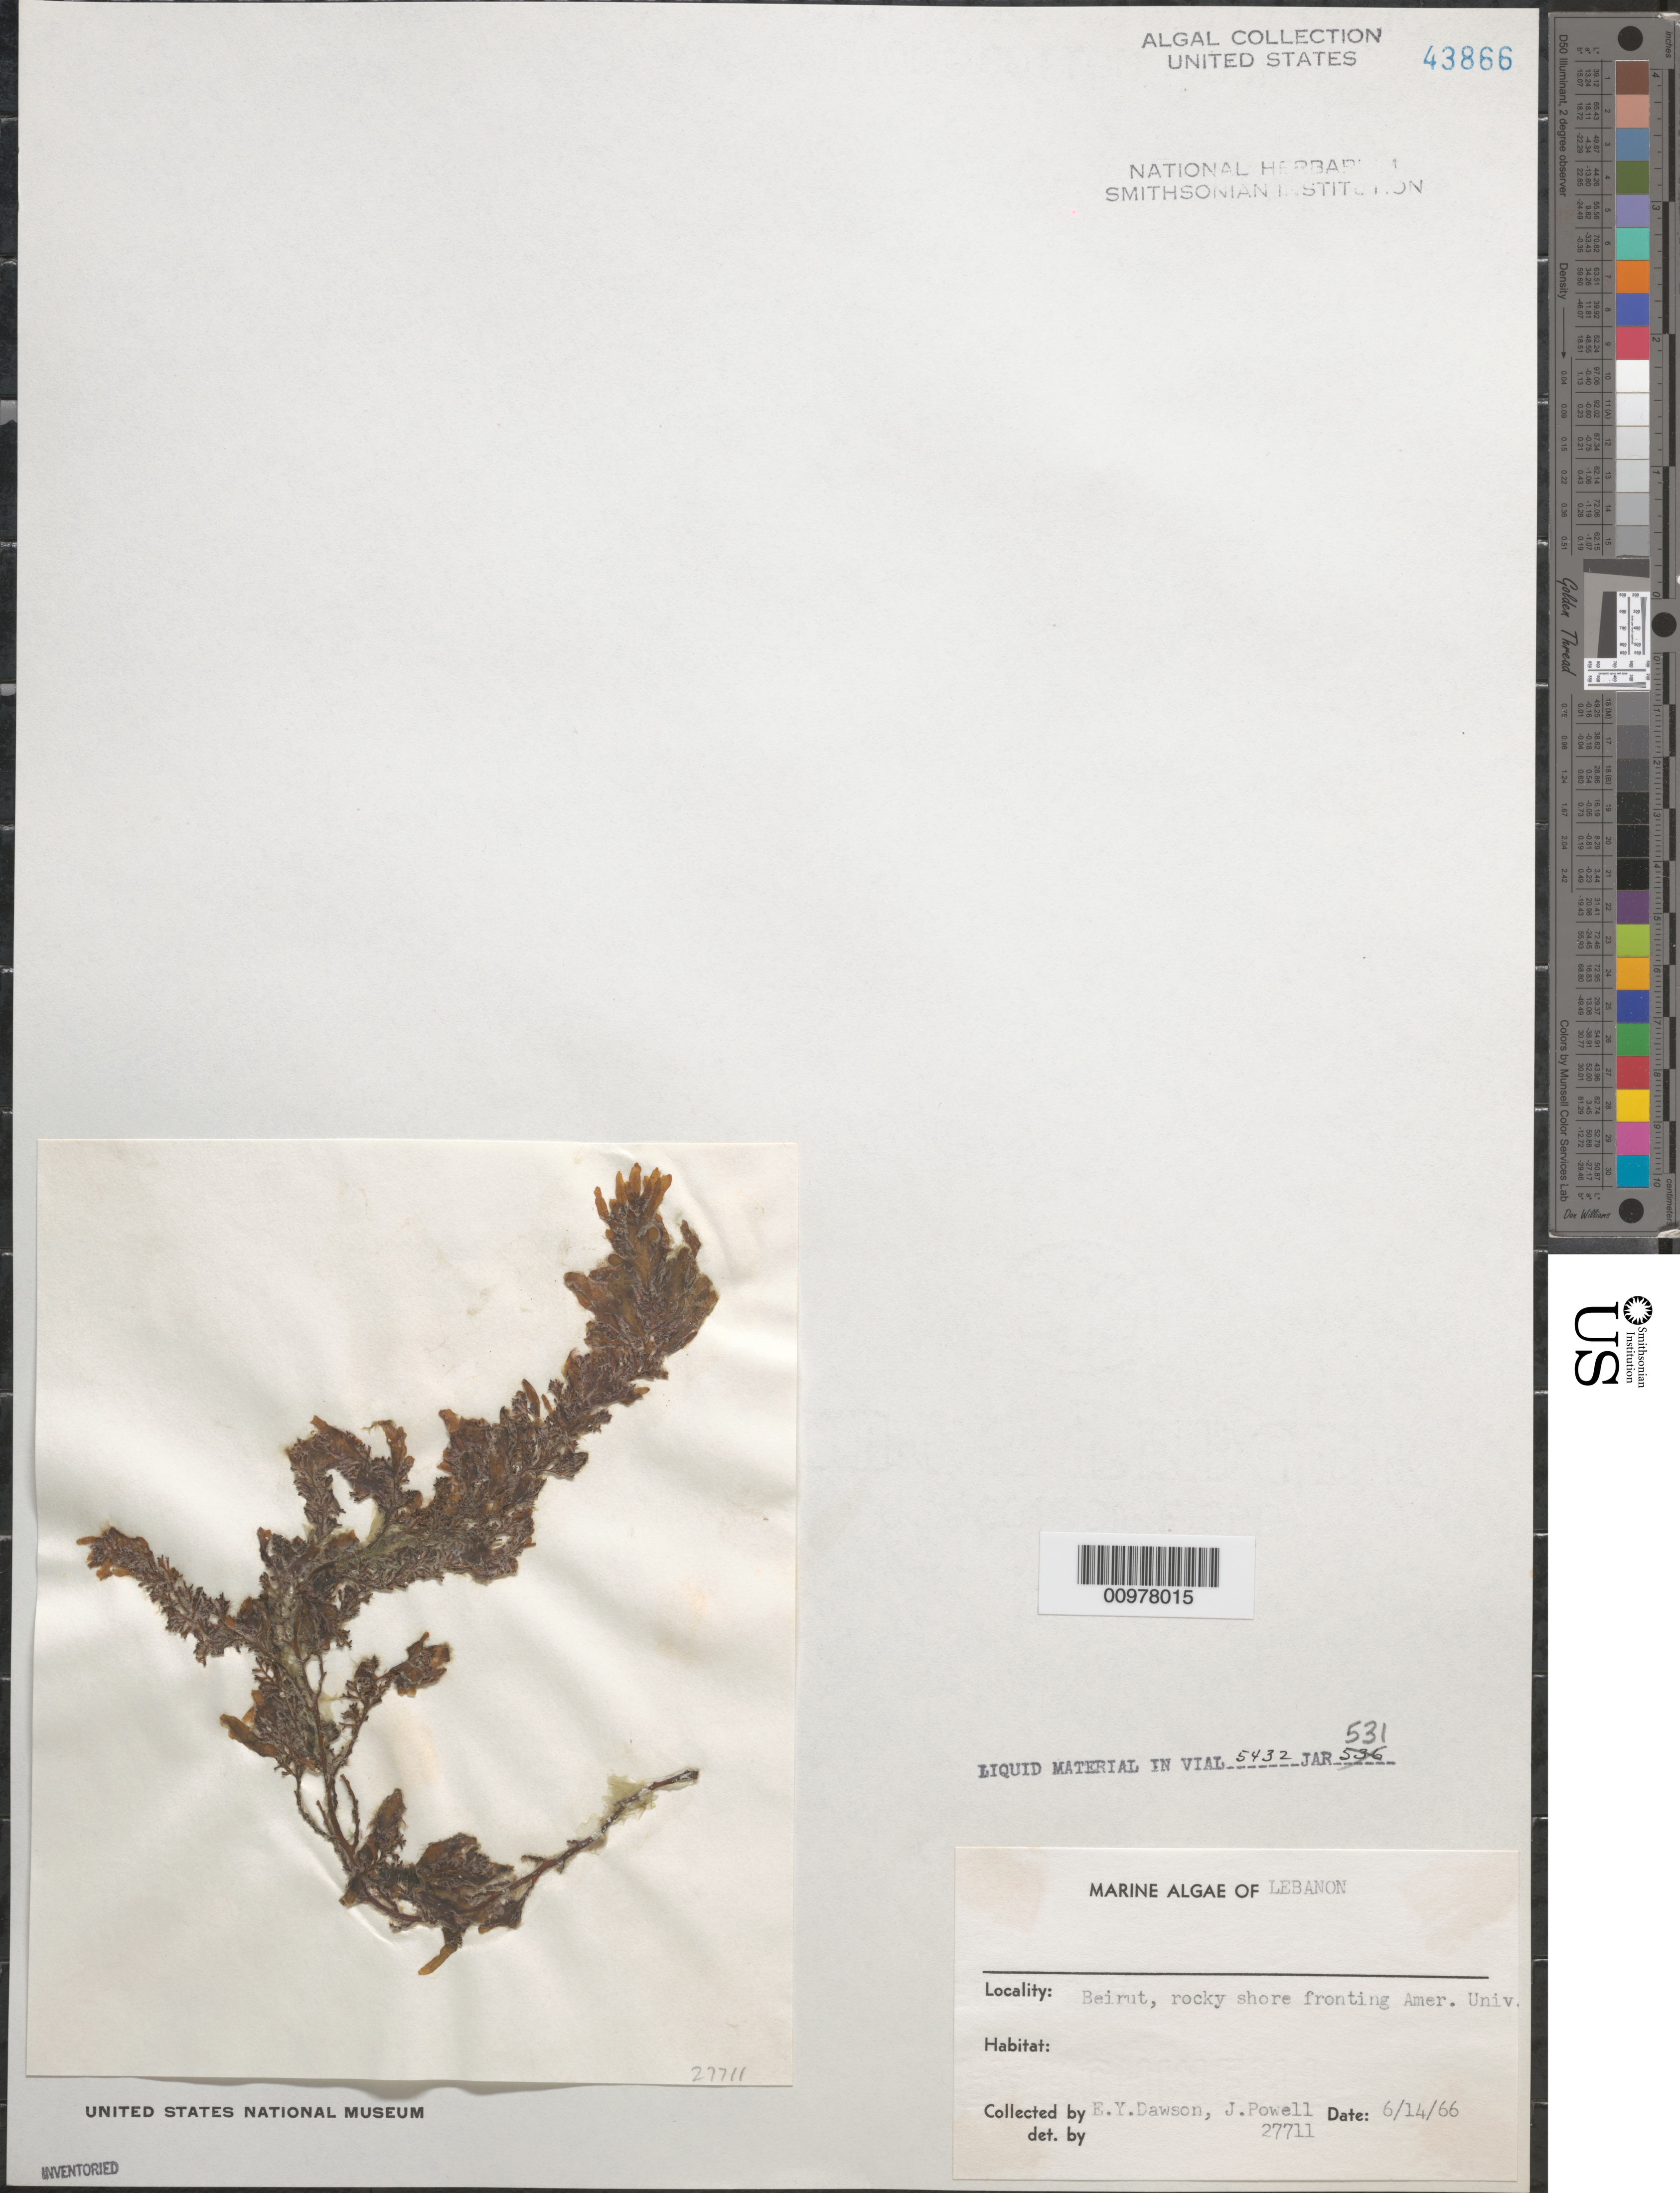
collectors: E. Y. Dawson & J. Powell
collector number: EYD 27711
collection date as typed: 14 Jun 1966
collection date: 1966-06-14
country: Lebanon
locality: Beirut, American University shore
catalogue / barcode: US 43866